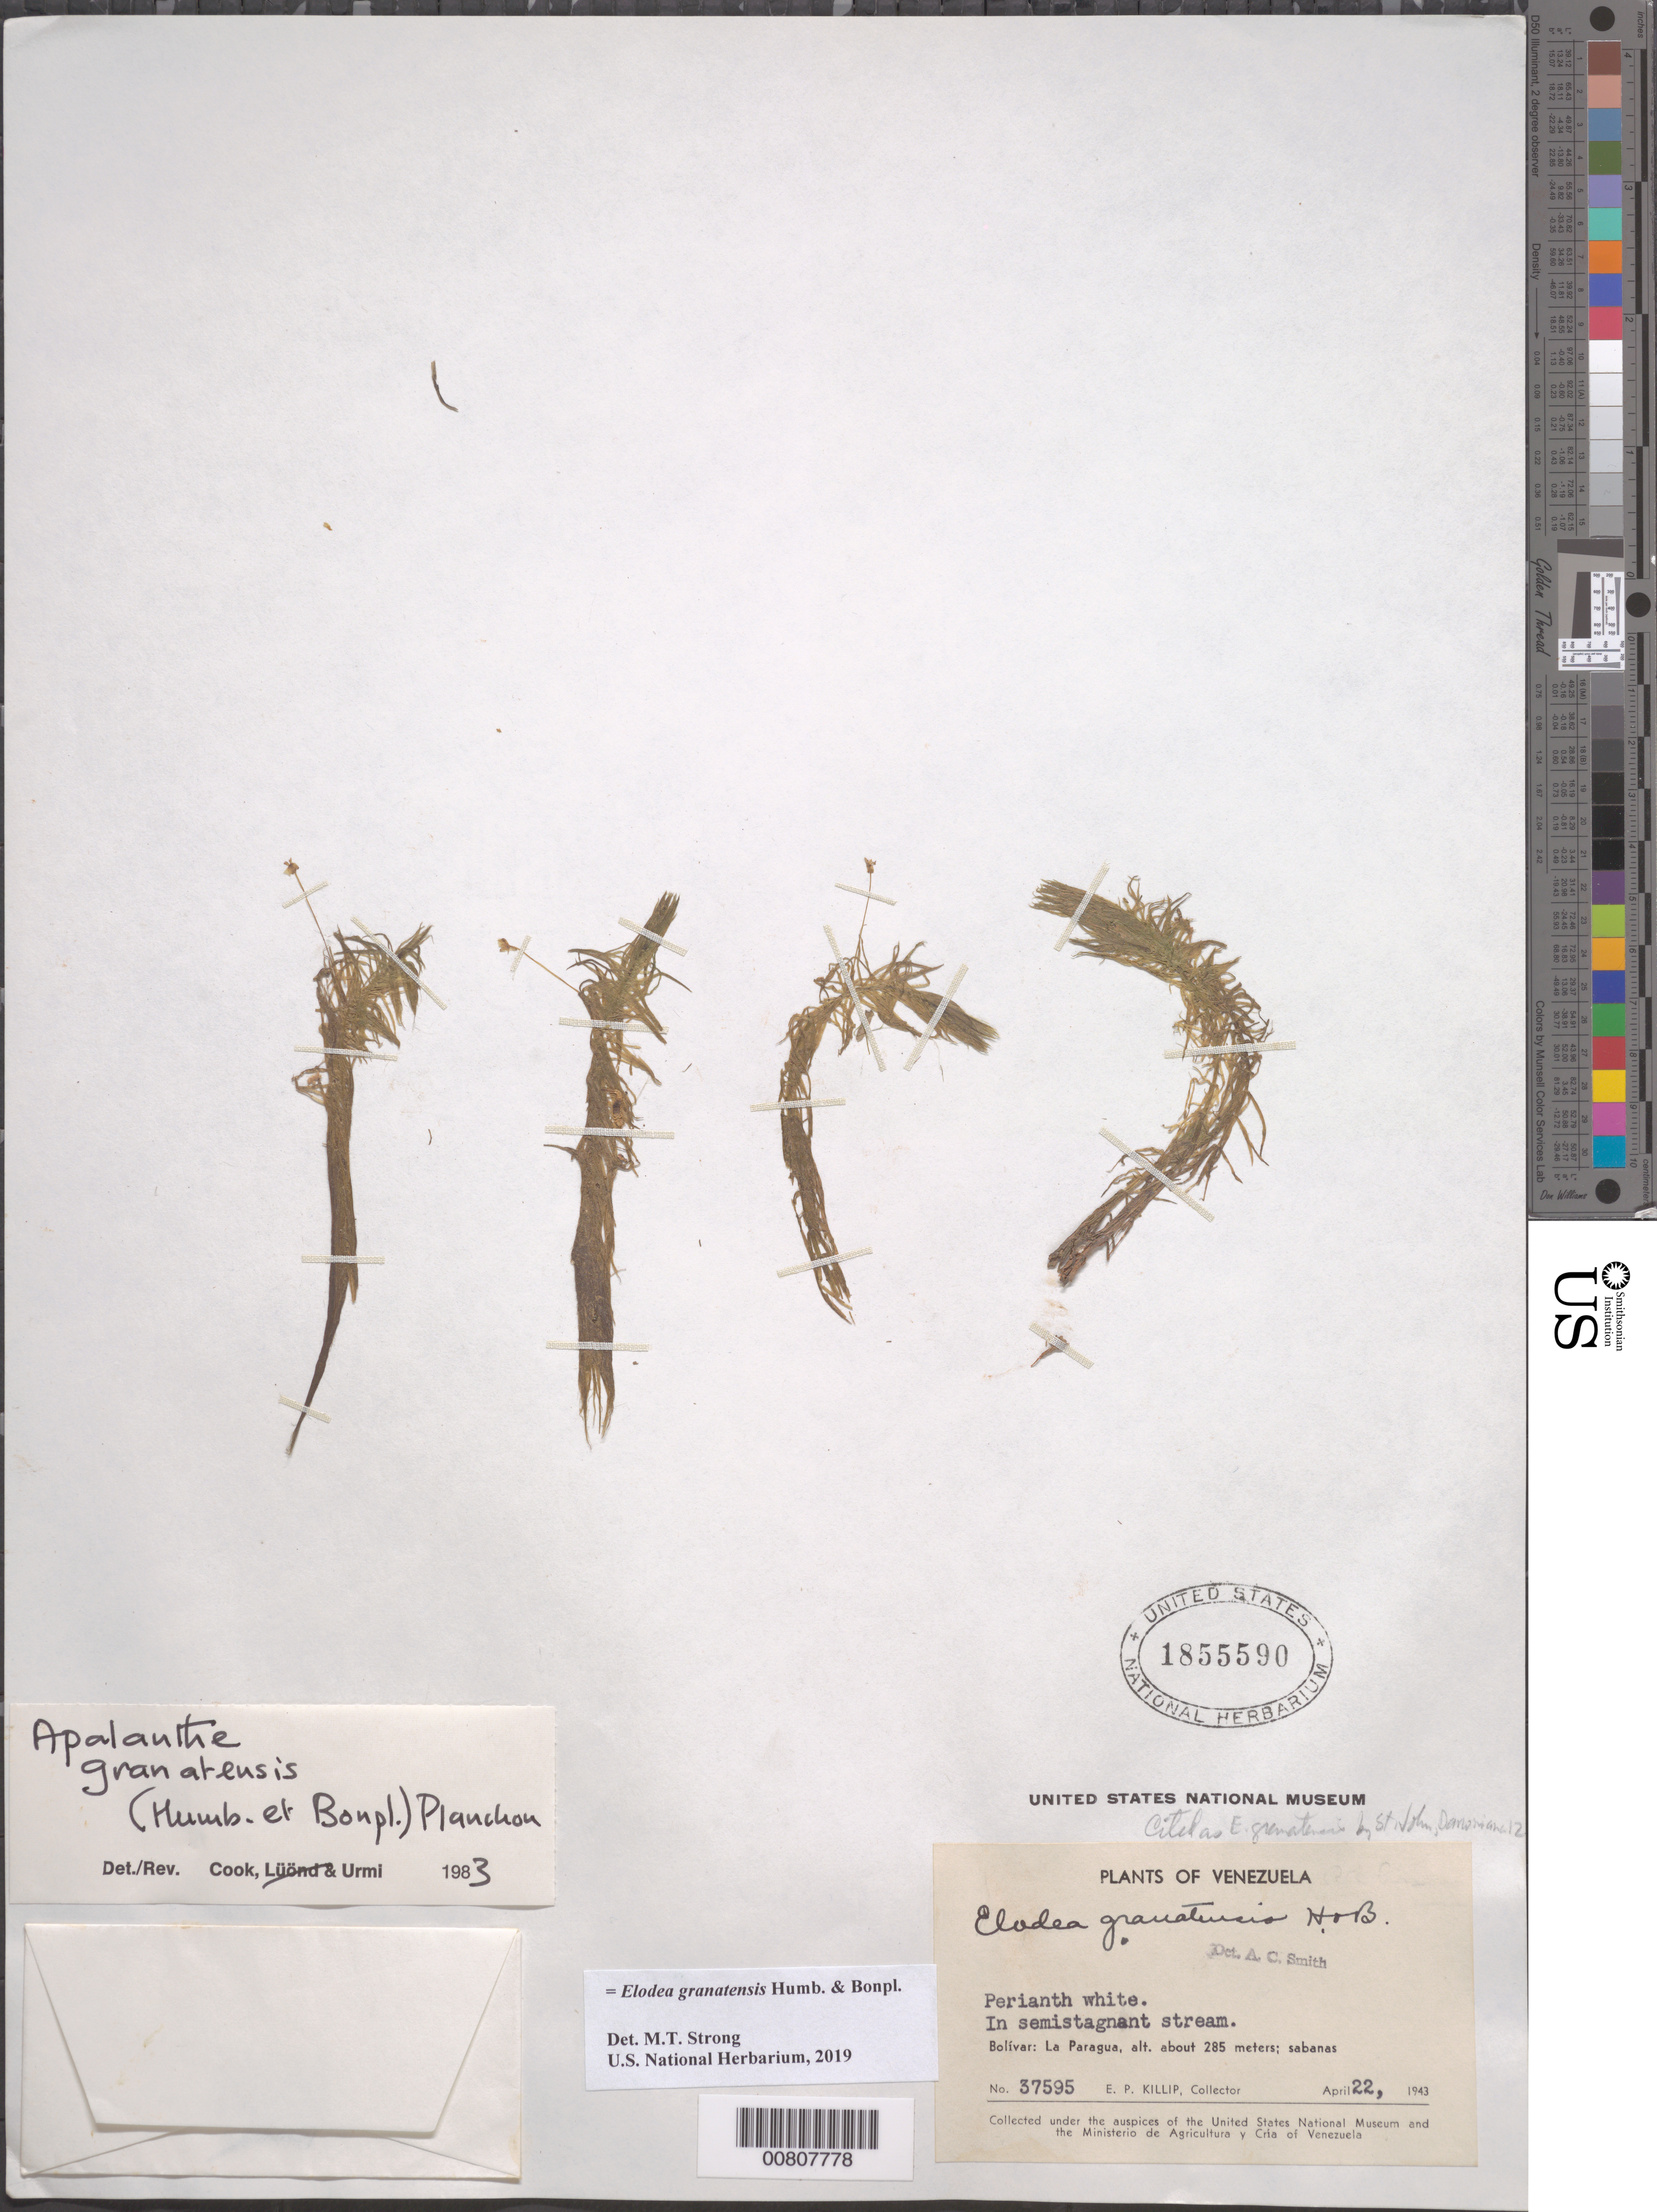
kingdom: Plantae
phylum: Tracheophyta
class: Liliopsida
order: Alismatales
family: Hydrocharitaceae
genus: Elodea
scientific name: Elodea granatensis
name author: Humb. & Bonpl.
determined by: Strong, Mark T., (BOT), Smithsonian Institution - National Museum of Natural History (UNITED STATES)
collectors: E. P. Killip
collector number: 37595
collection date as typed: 22-Apr-43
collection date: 1943-04-22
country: Venezuela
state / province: Bolívar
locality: La Paragua, along Río Paragua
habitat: Savanna; in semistagnant stream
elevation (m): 285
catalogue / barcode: US 1855590